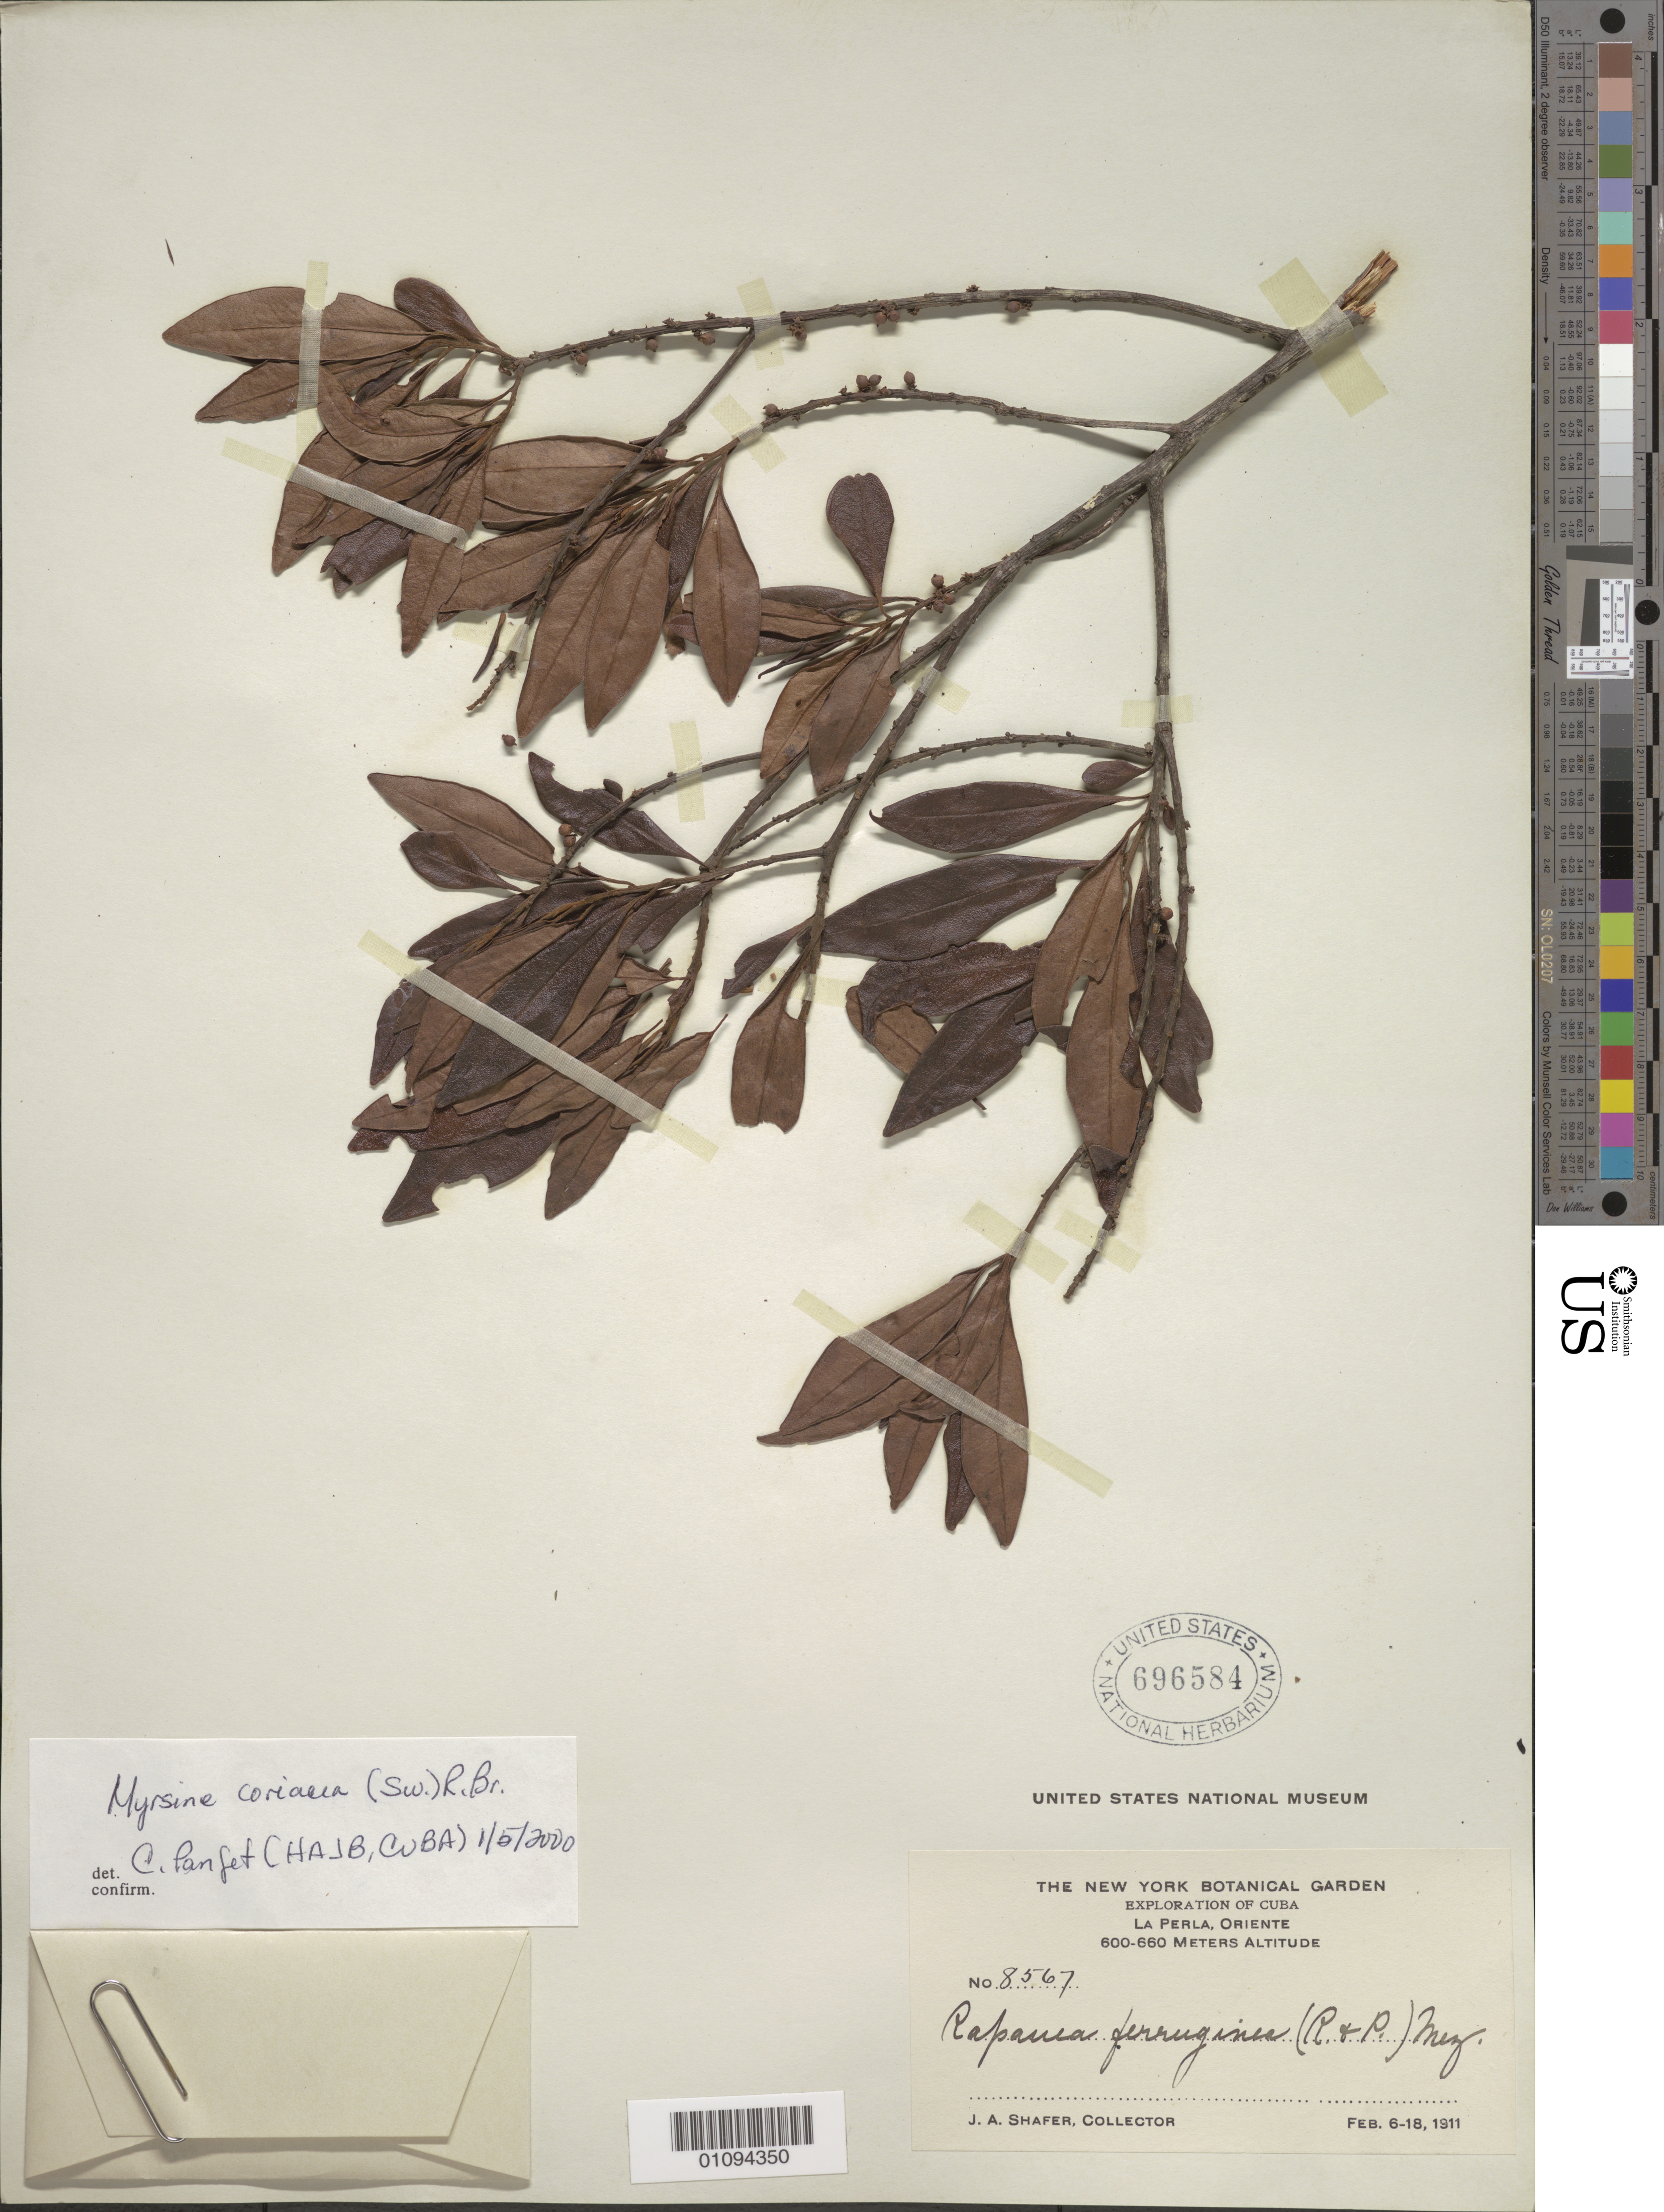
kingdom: Plantae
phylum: Tracheophyta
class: Magnoliopsida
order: Ericales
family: Primulaceae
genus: Myrsine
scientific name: Myrsine coriacea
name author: (Sw.) R. Br. ex Roem. & Schult.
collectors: J. A. Shafer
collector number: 8567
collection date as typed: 06 Feb 1911 to 18 Feb 1911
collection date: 1911-02-06/1911-02-18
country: Cuba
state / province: Oriente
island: Cuba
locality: La Perla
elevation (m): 600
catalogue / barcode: US 696584